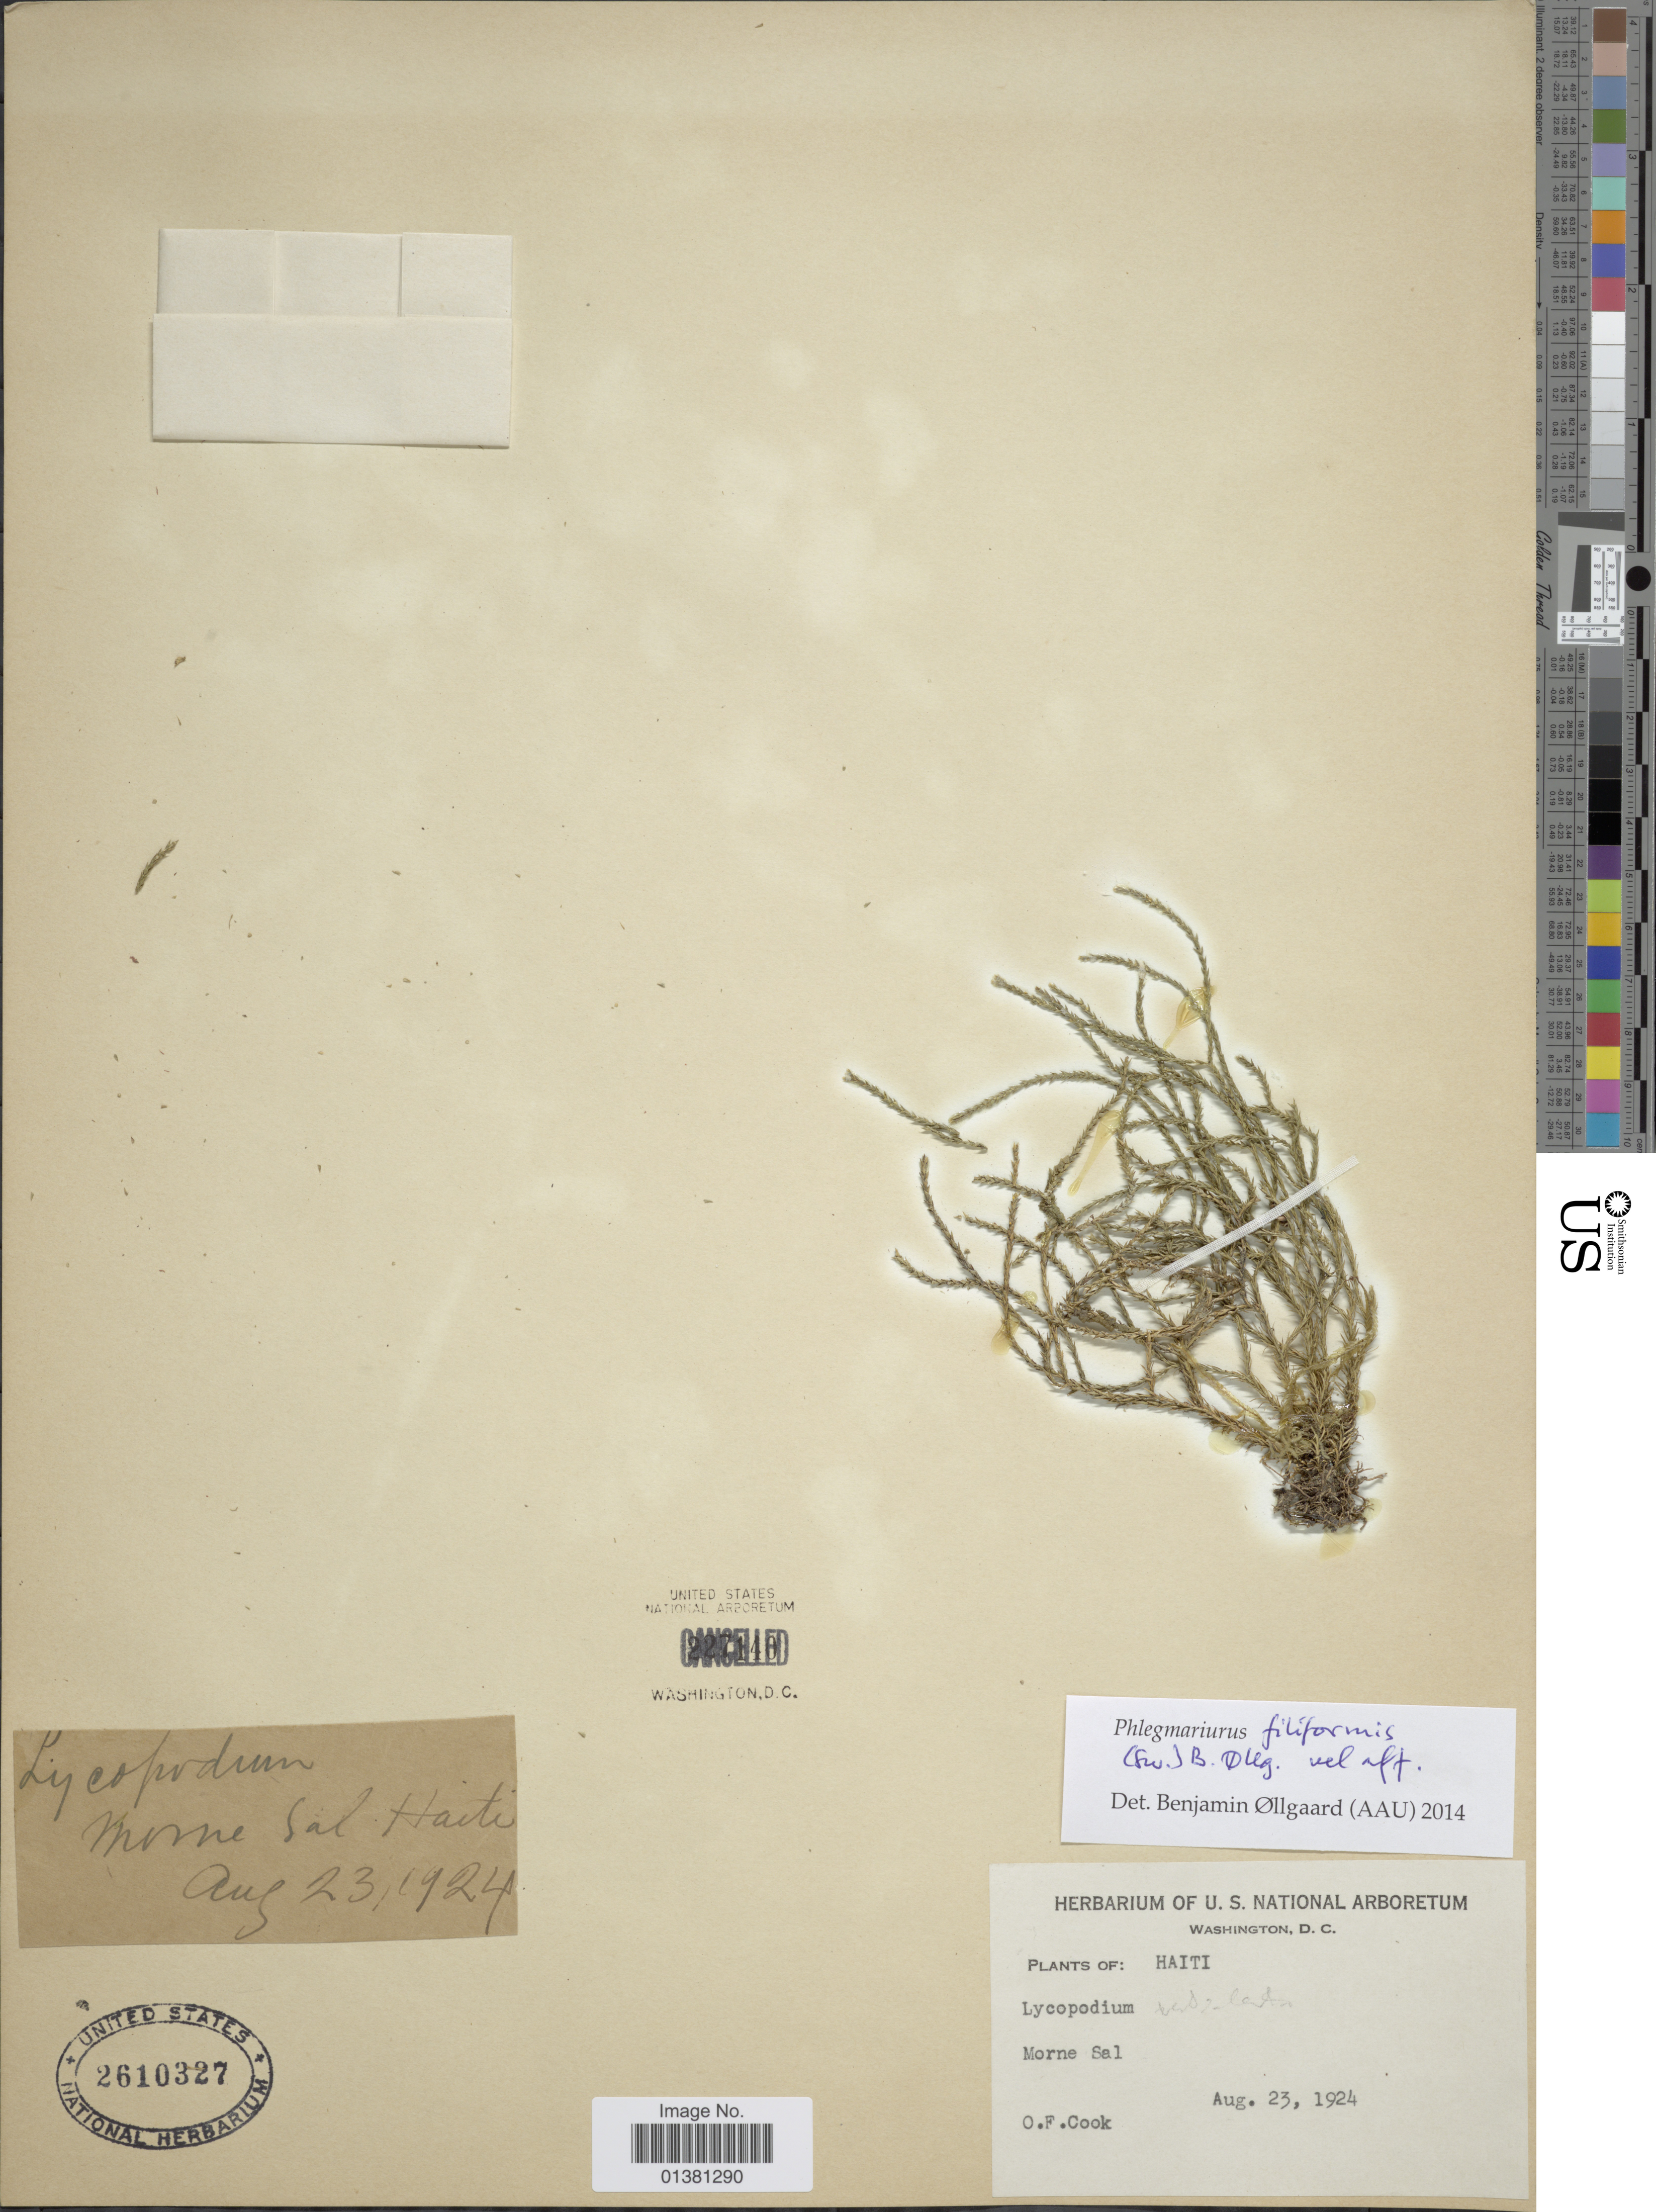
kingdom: Plantae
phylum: Tracheophyta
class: Lycopodiopsida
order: Lycopodiales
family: Lycopodiaceae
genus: Phlegmariurus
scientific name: Phlegmariurus sp.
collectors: O. F. Cook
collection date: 1924-08-23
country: Haiti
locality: Morne Sal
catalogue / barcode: US 2610327